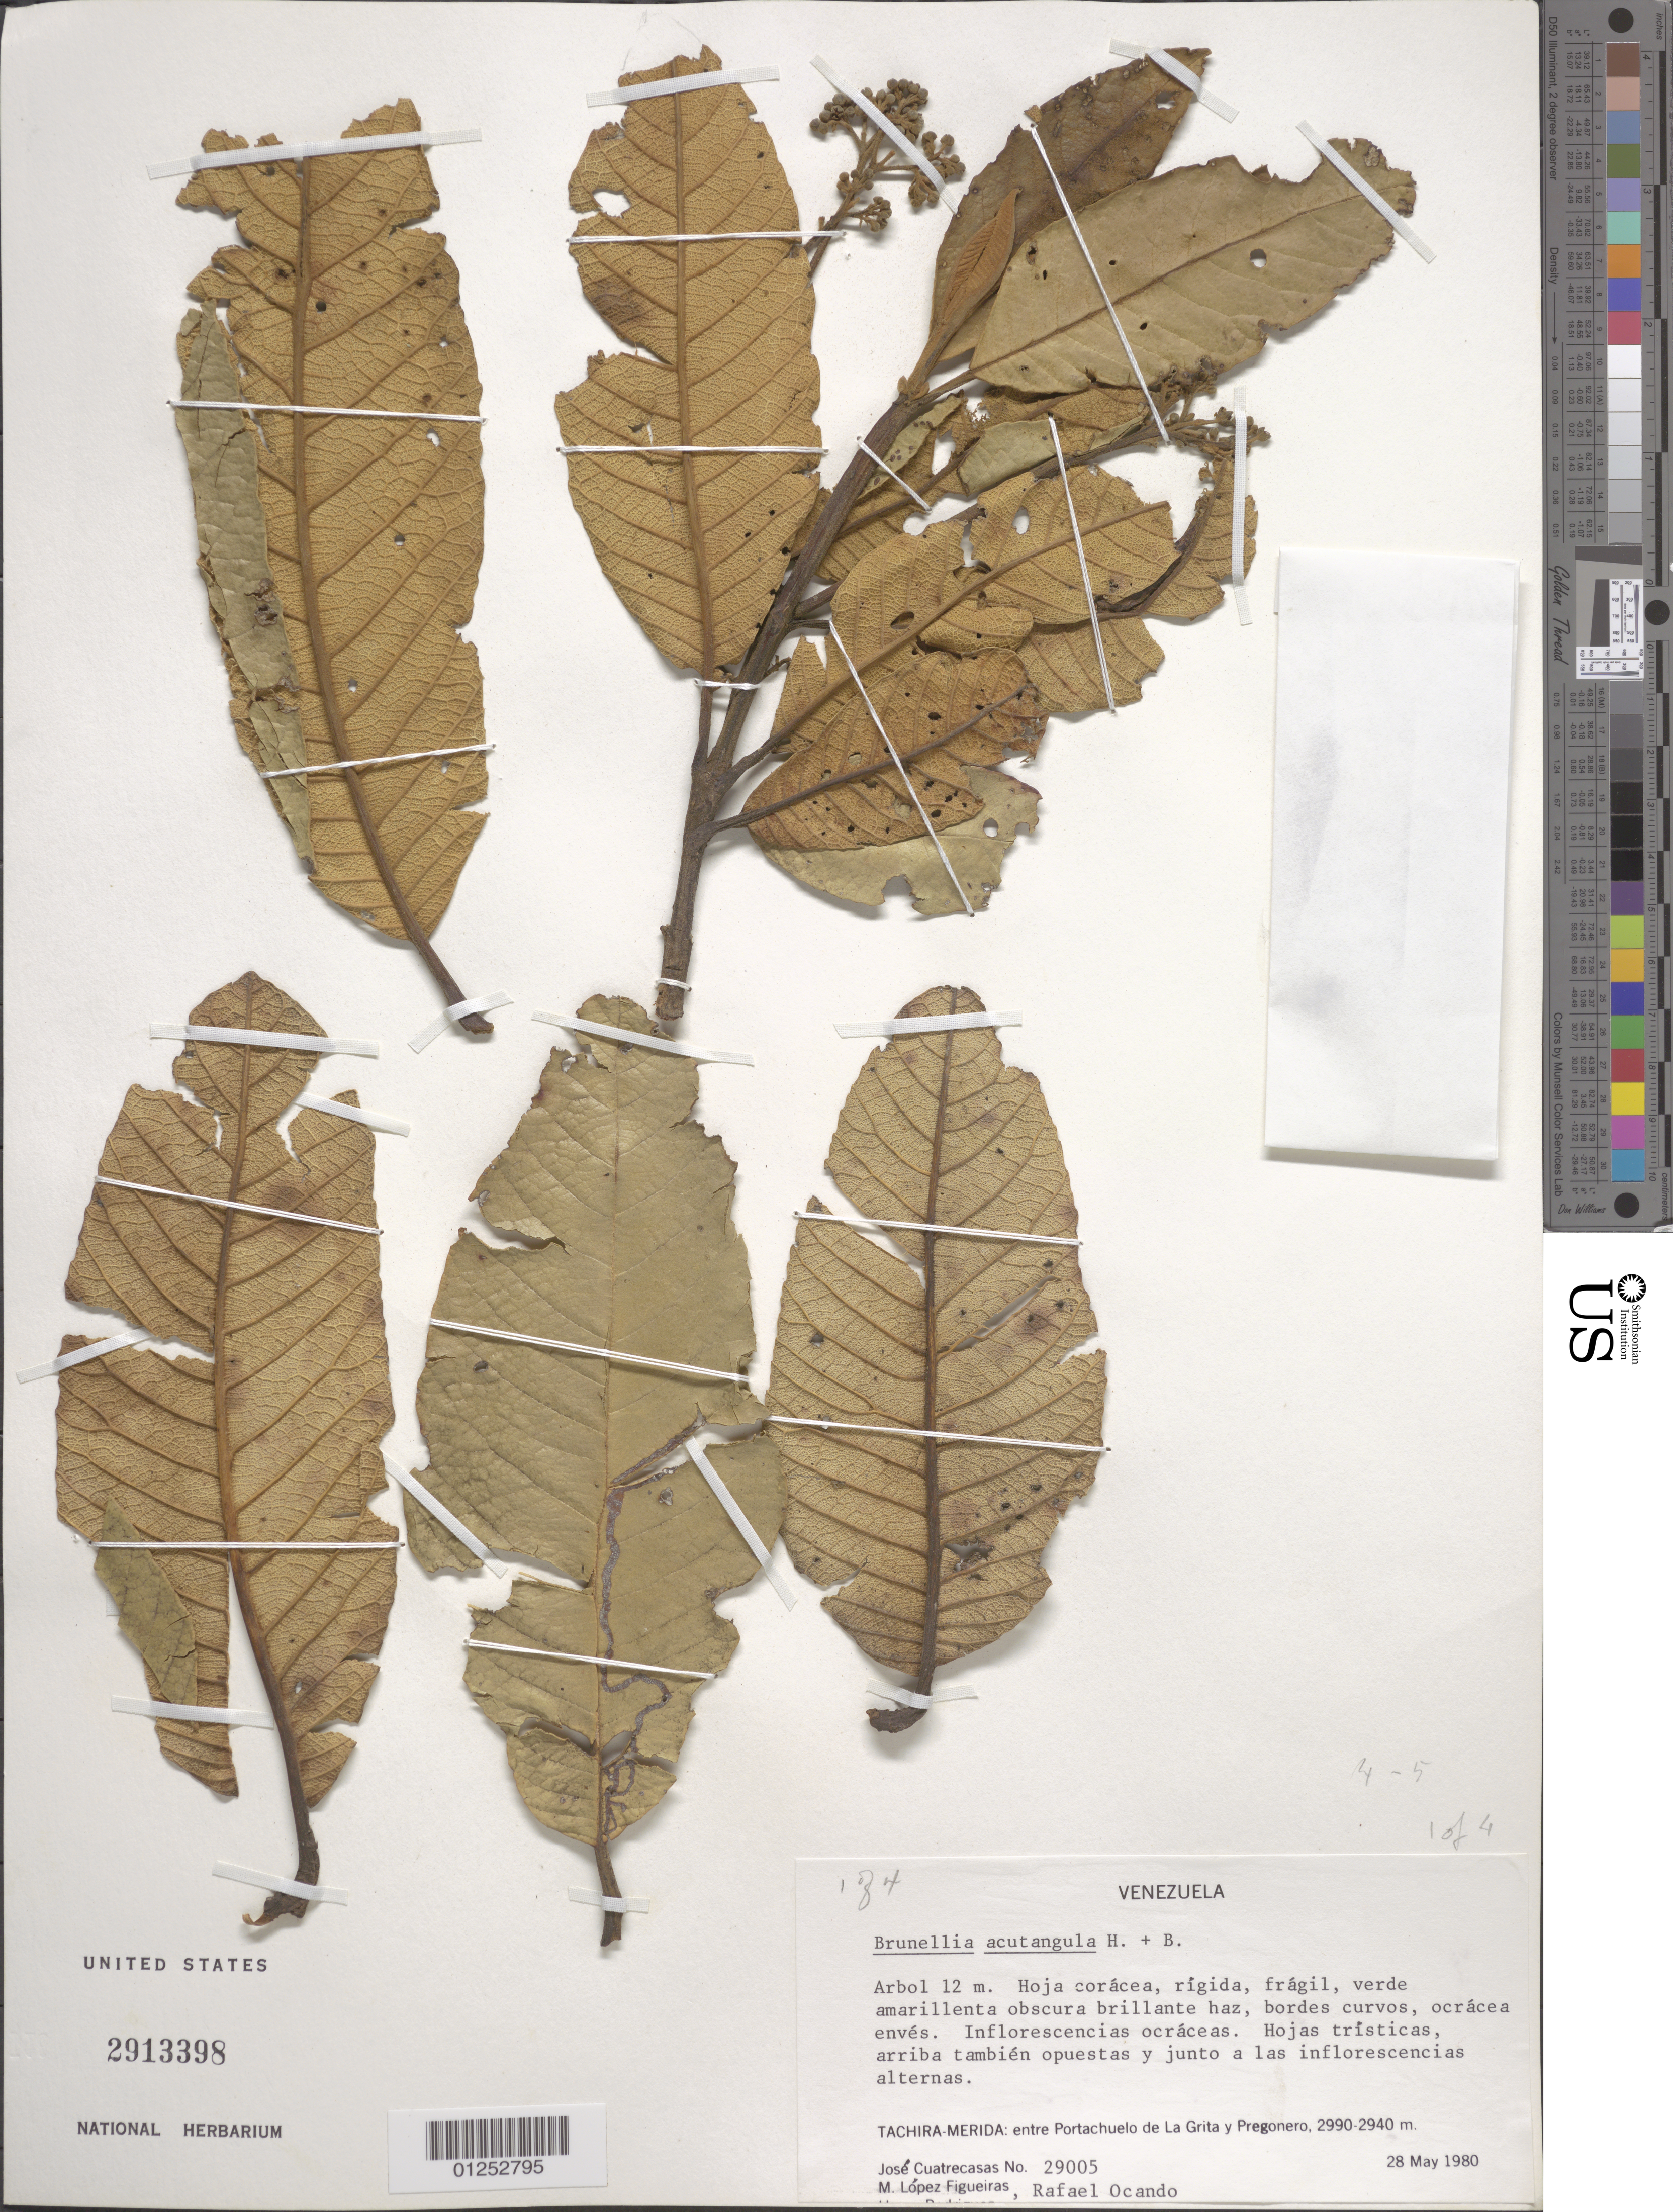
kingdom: Plantae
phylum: Tracheophyta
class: Magnoliopsida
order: Oxalidales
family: Brunelliaceae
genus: Brunellia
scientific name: Brunellia acutangula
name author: Humb. & Bonpl.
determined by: Cuatrecasas, J.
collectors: J. Cuatrecasas, M. López Figueiras & R. Ocando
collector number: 29005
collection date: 1980-05-28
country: Venezuela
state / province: Mérida / Tachira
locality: Entre Portachuelo de La Grita y Pregonero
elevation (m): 2940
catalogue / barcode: US 2913398